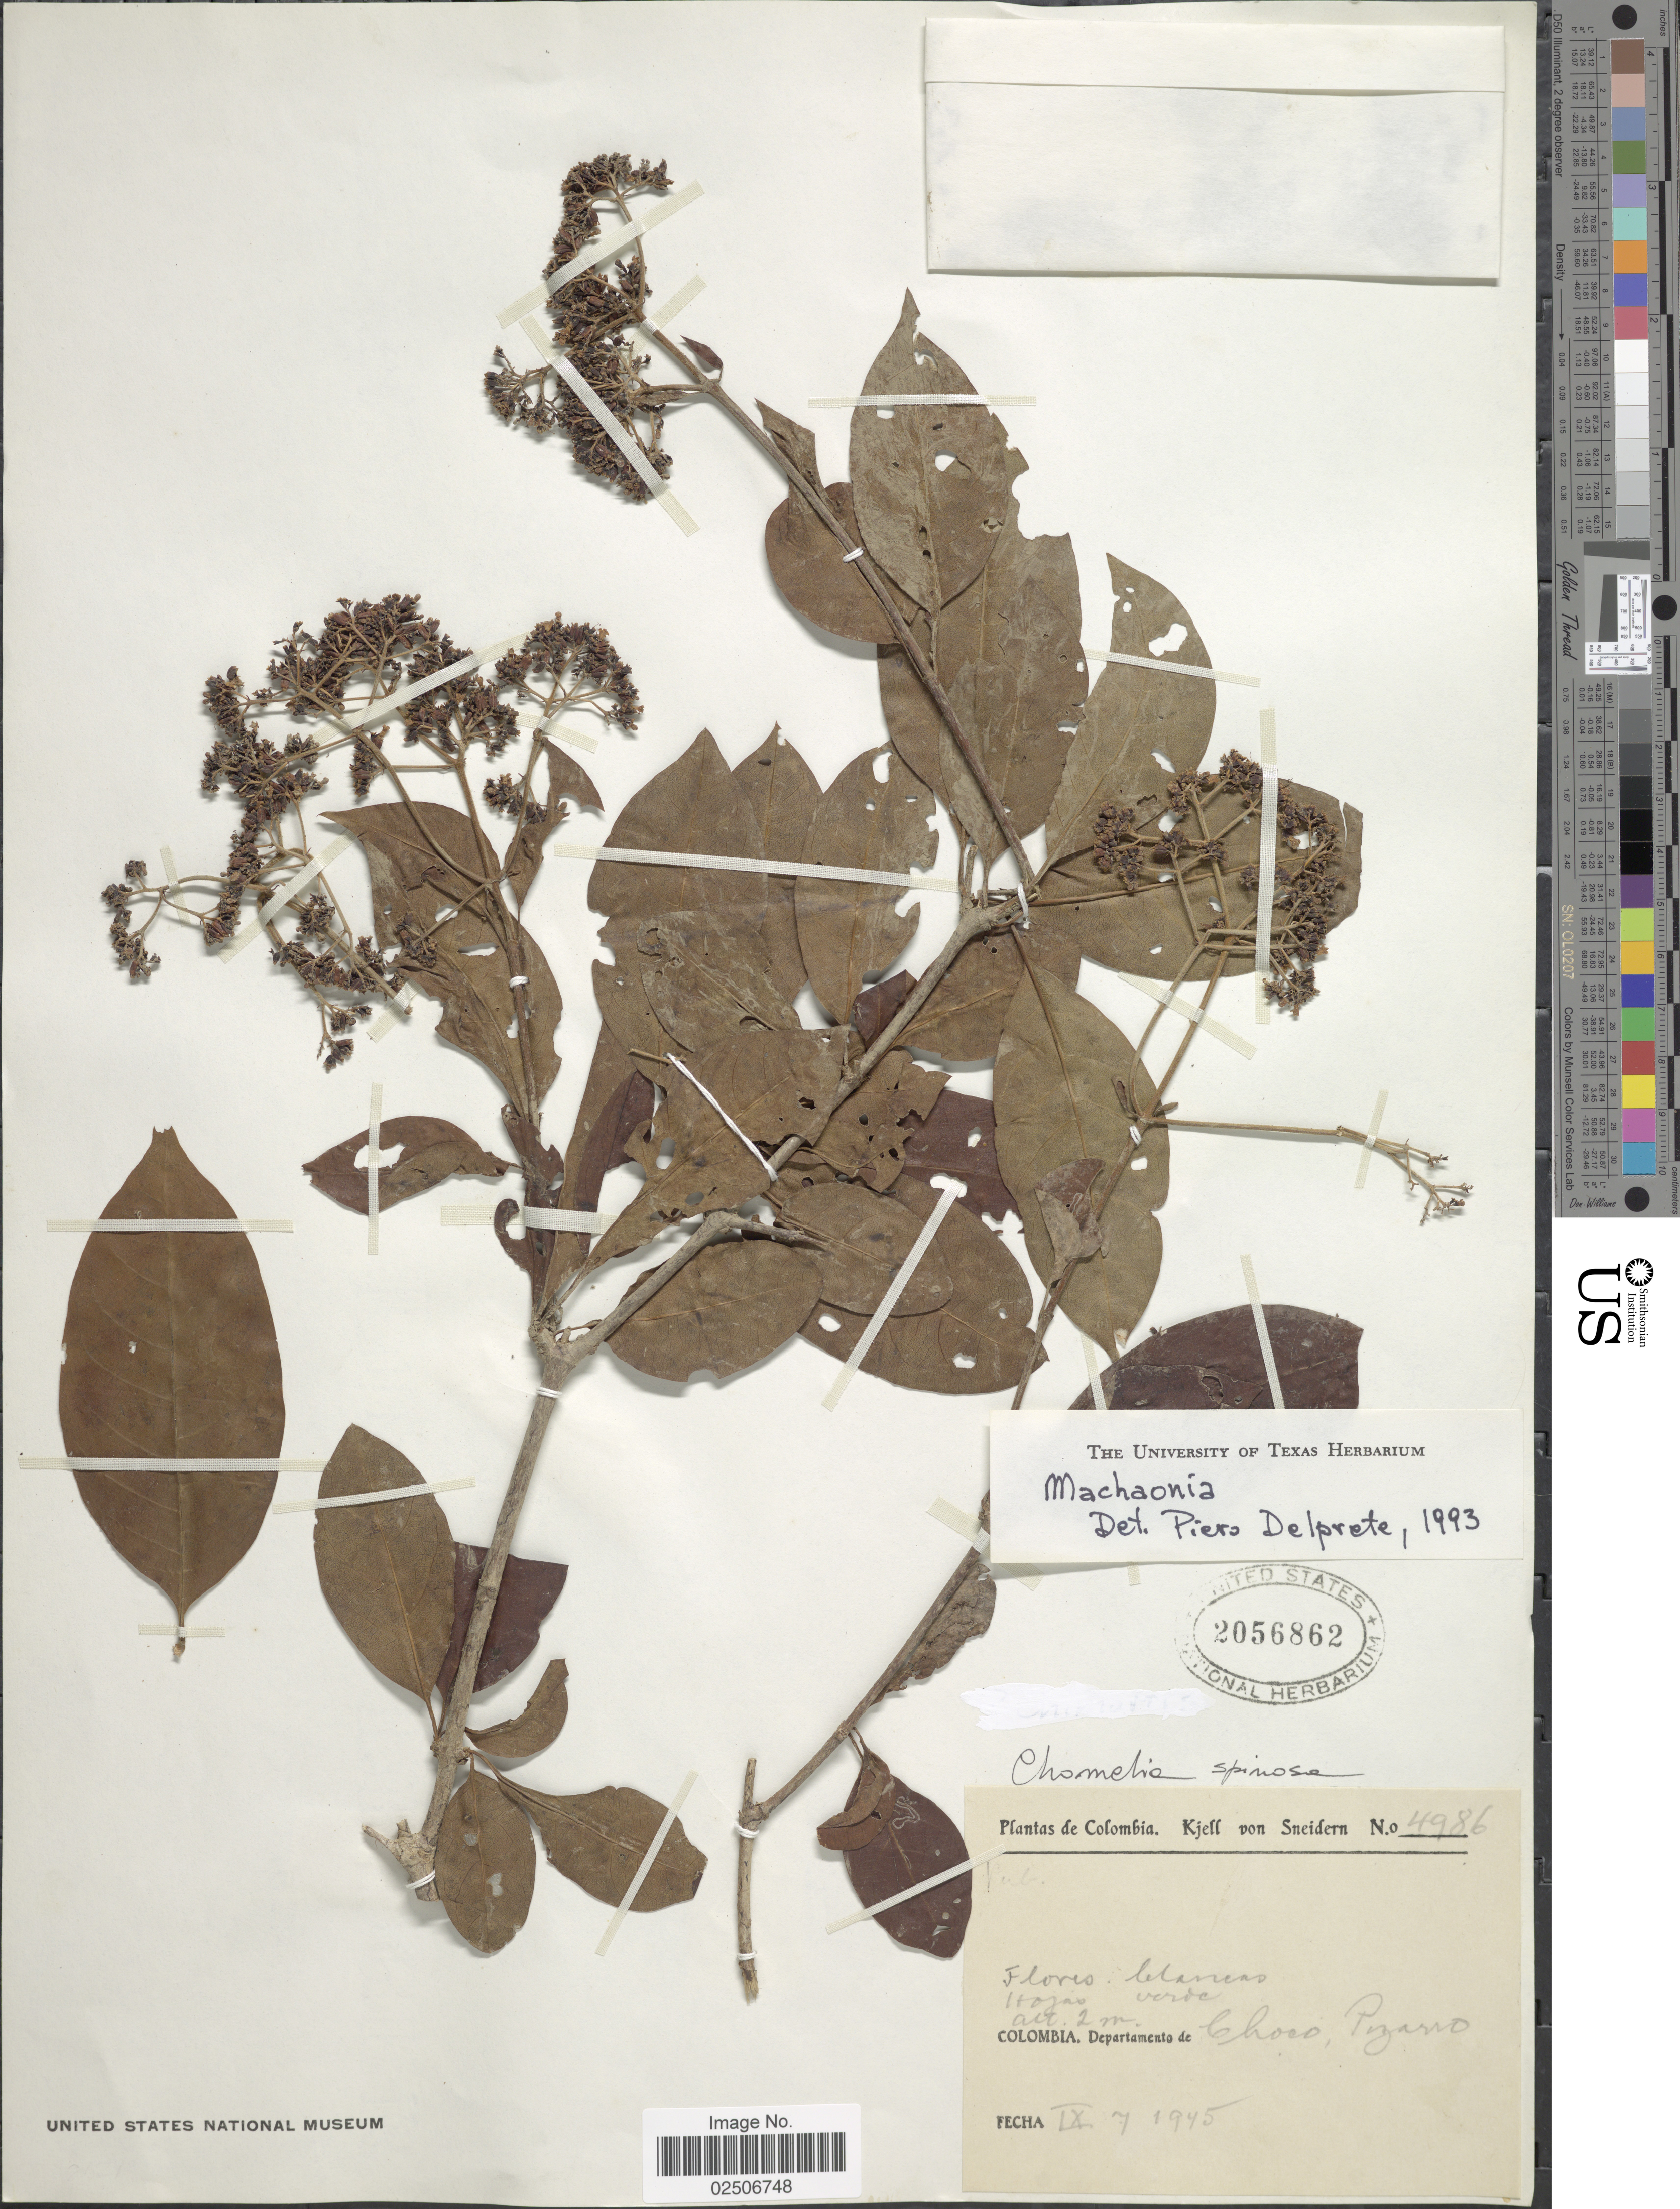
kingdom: Plantae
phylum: Tracheophyta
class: Magnoliopsida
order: Gentianales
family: Rubiaceae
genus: Machaonia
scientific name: Machaonia sp.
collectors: K. von Sneidern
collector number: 4986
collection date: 1945-09-07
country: Colombia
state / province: Chocó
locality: Pizarro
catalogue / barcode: US 2056862